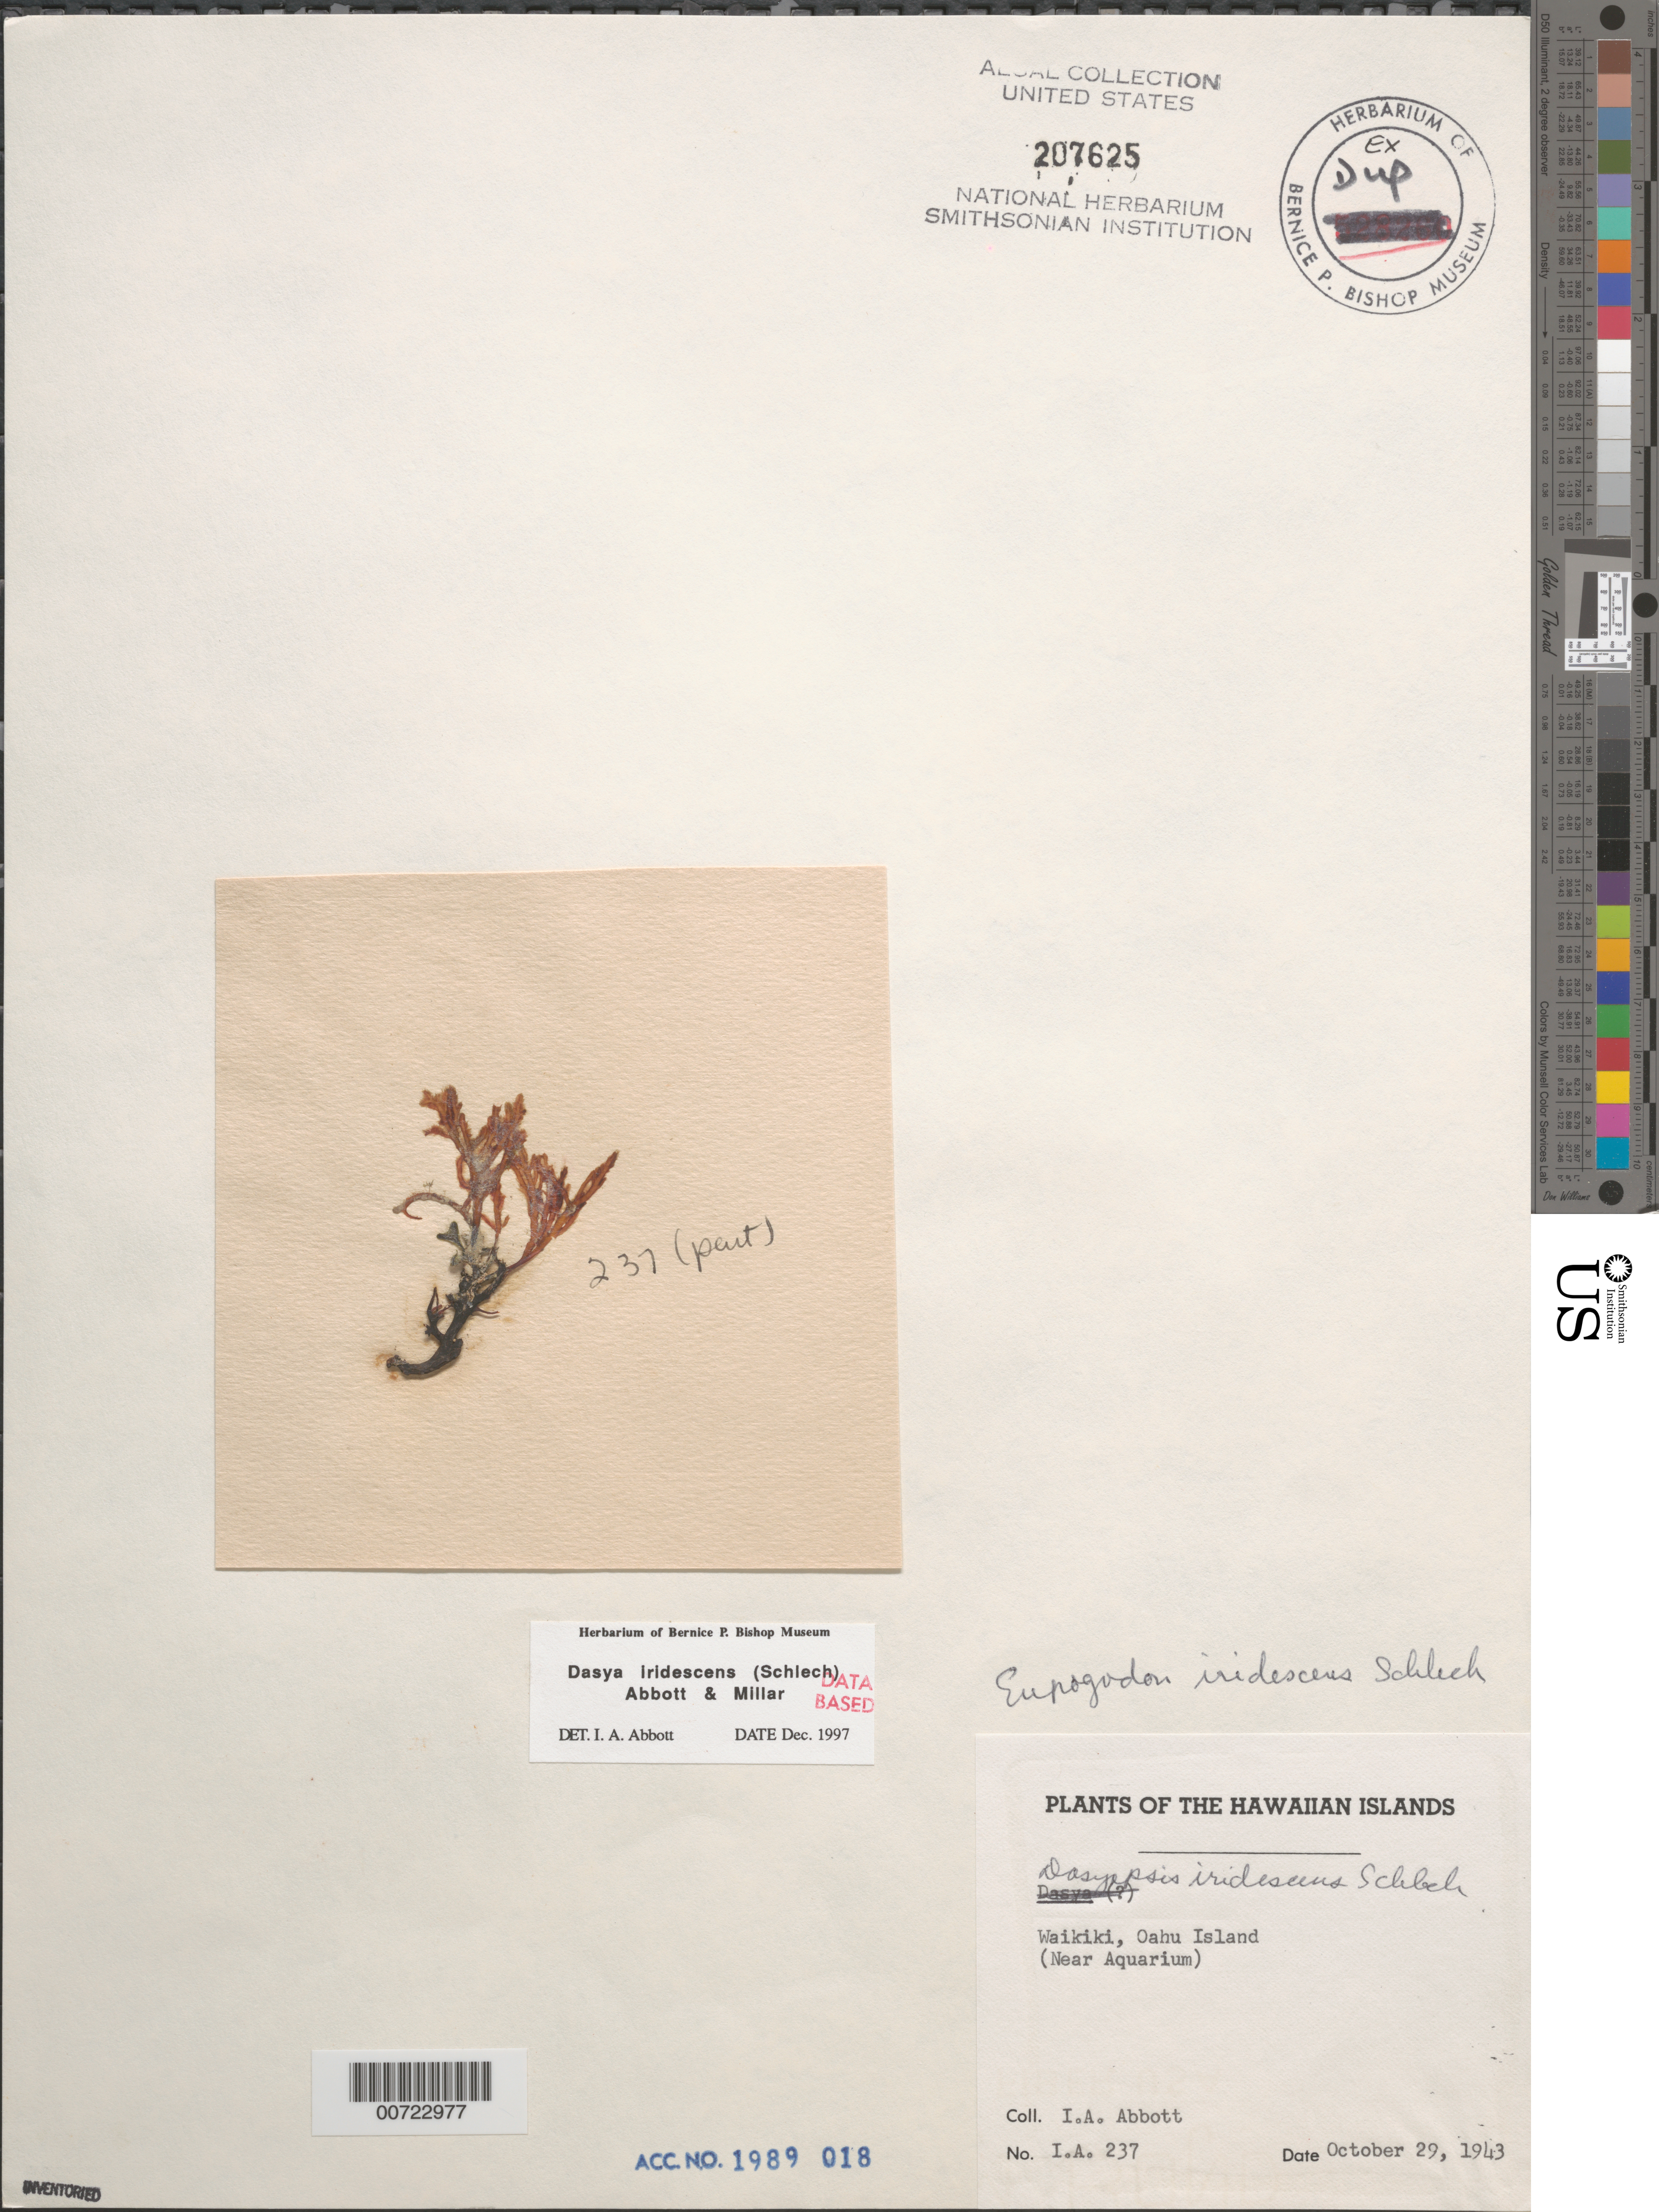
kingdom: Plantae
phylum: Rhodophyta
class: Florideophyceae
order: Ceramiales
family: Dasyaceae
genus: Dasya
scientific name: Dasya iridescens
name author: (Schlech) A.J.K. Millar & I.A. Abbott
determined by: Abbott, Isabella A.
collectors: I. A. Abbott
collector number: IAA 237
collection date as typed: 29 Oct 1943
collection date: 1943-10-29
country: United States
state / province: Hawaii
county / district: Honolulu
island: Oahu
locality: Waikiki near Aquarium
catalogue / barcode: US 207625